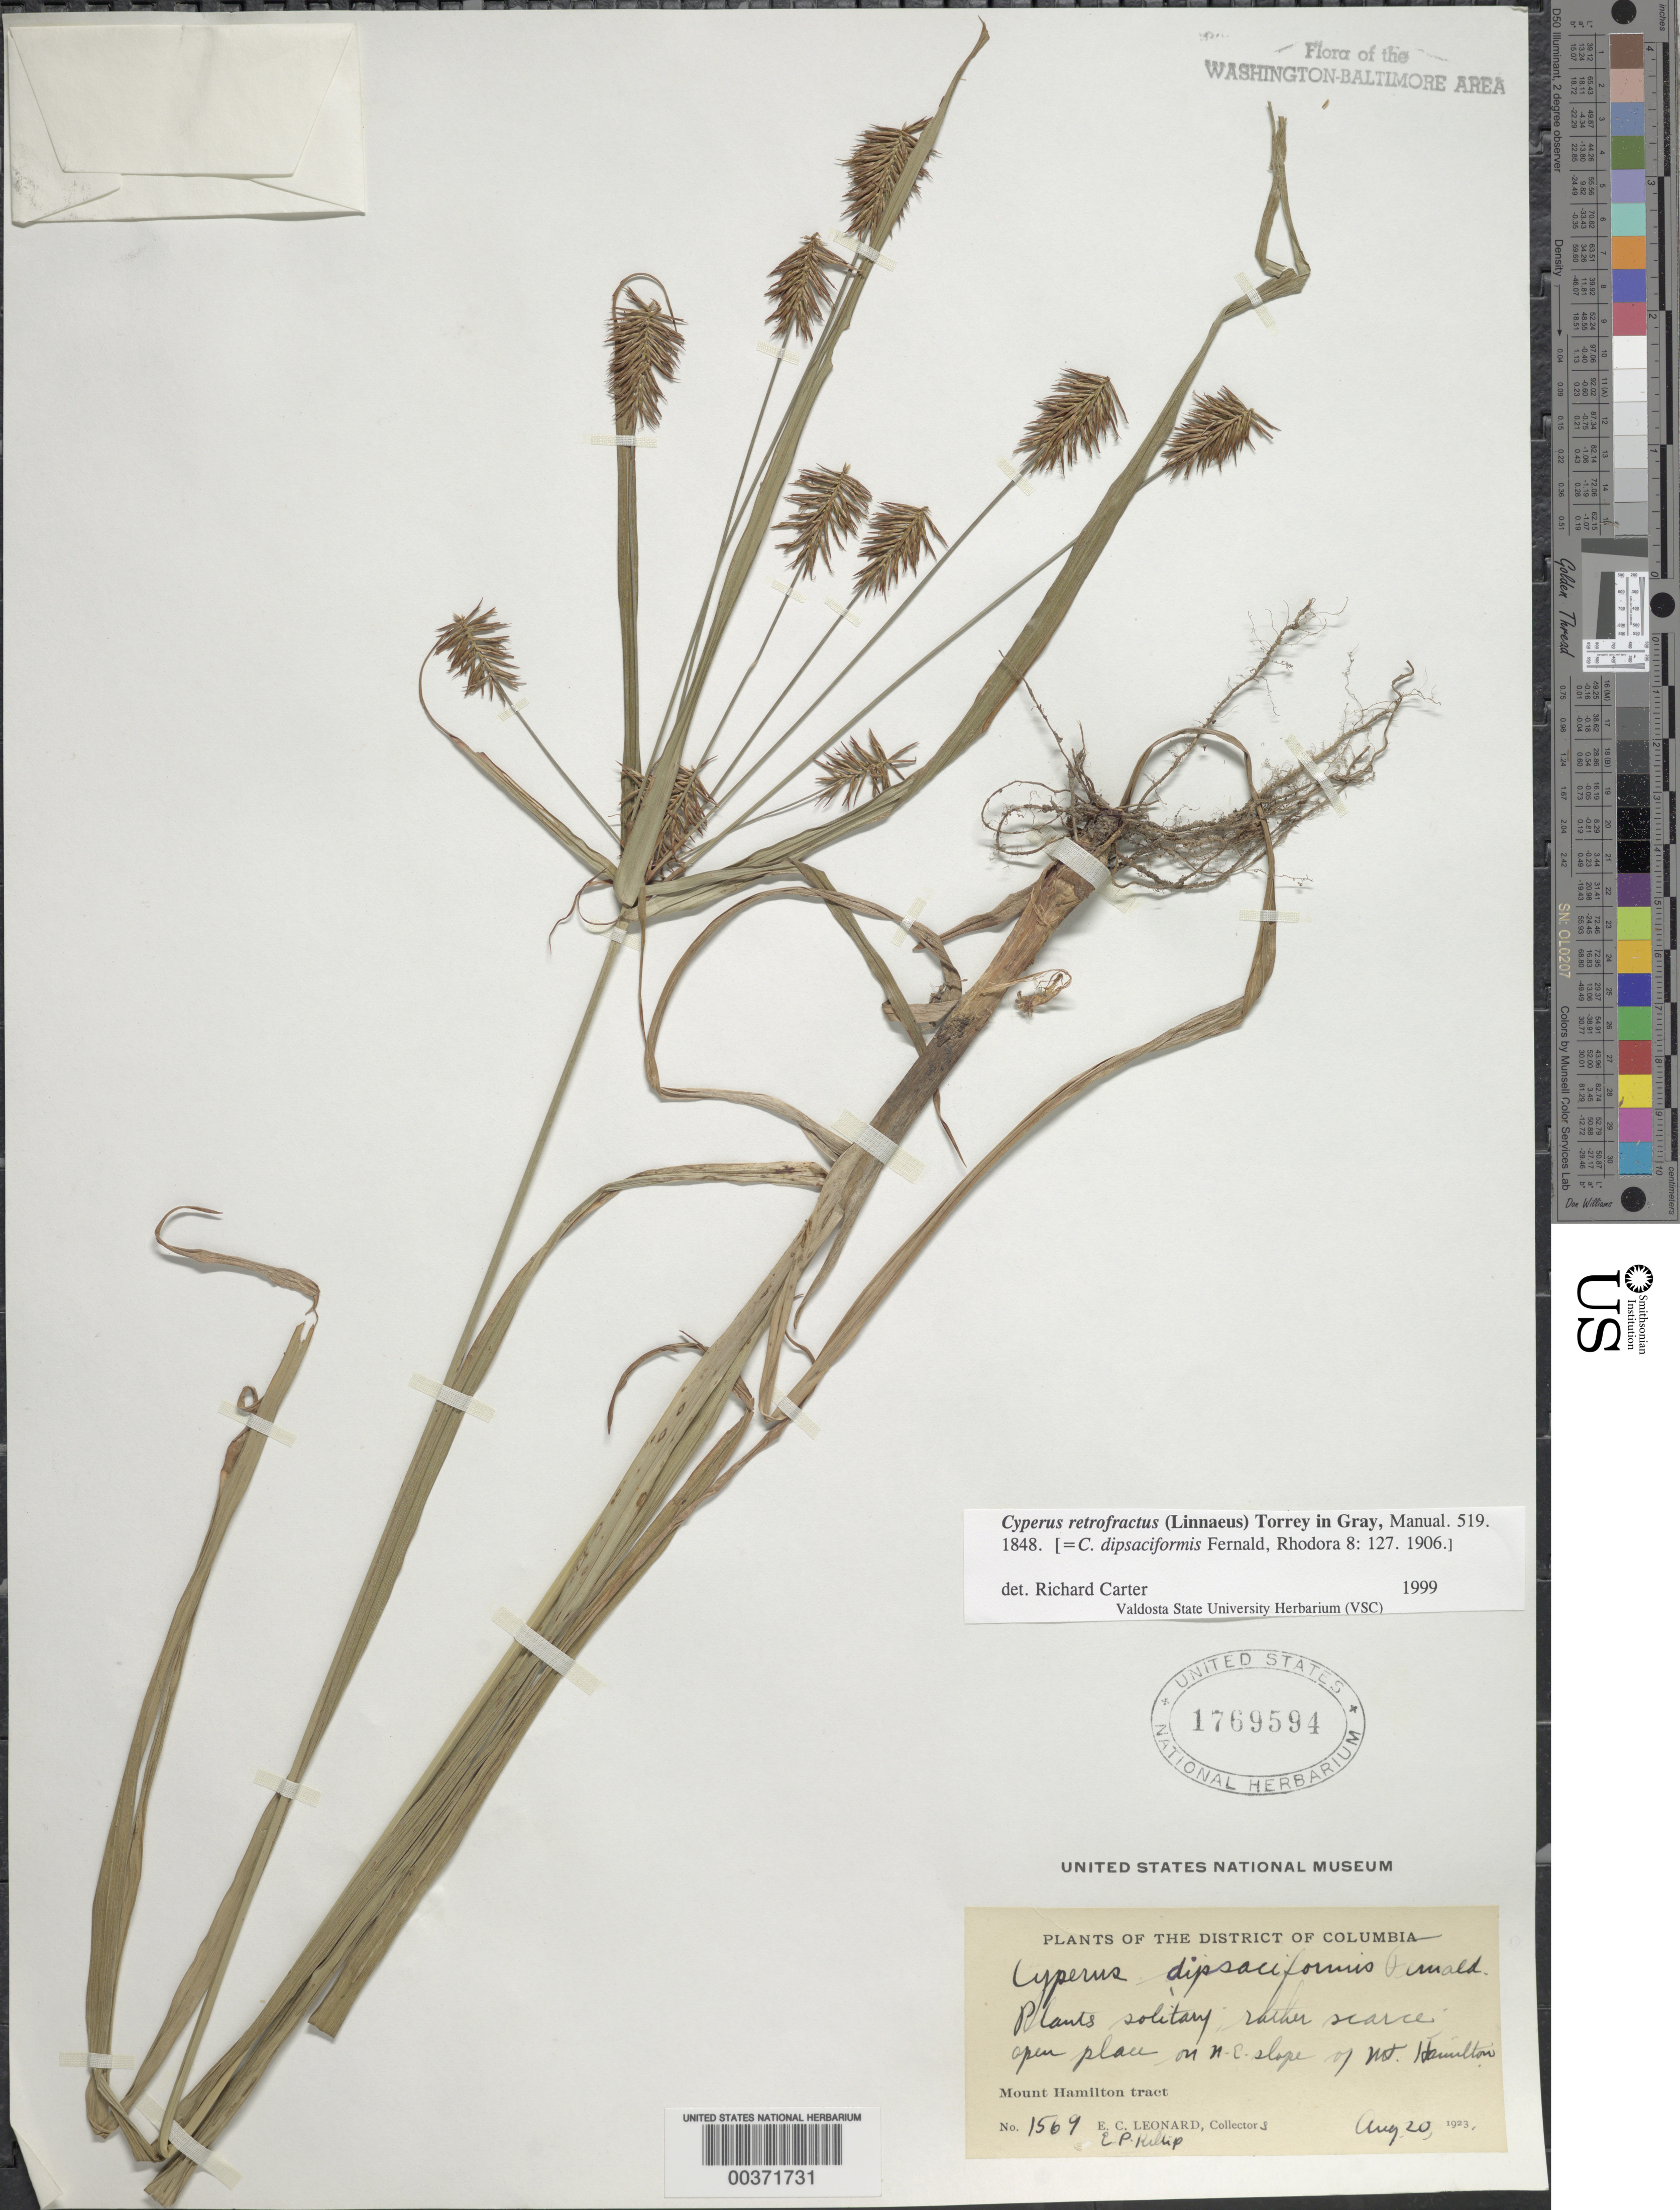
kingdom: Plantae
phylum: Tracheophyta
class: Liliopsida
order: Poales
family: Cyperaceae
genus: Cyperus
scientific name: Cyperus retrofractus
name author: (L.) Torr.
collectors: E. C. Leonard & E. P. Killip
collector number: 1569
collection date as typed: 20 Aug 1923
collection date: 1923-08-20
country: United States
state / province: District of Columbia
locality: Mount Hamilton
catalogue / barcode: US 1769594